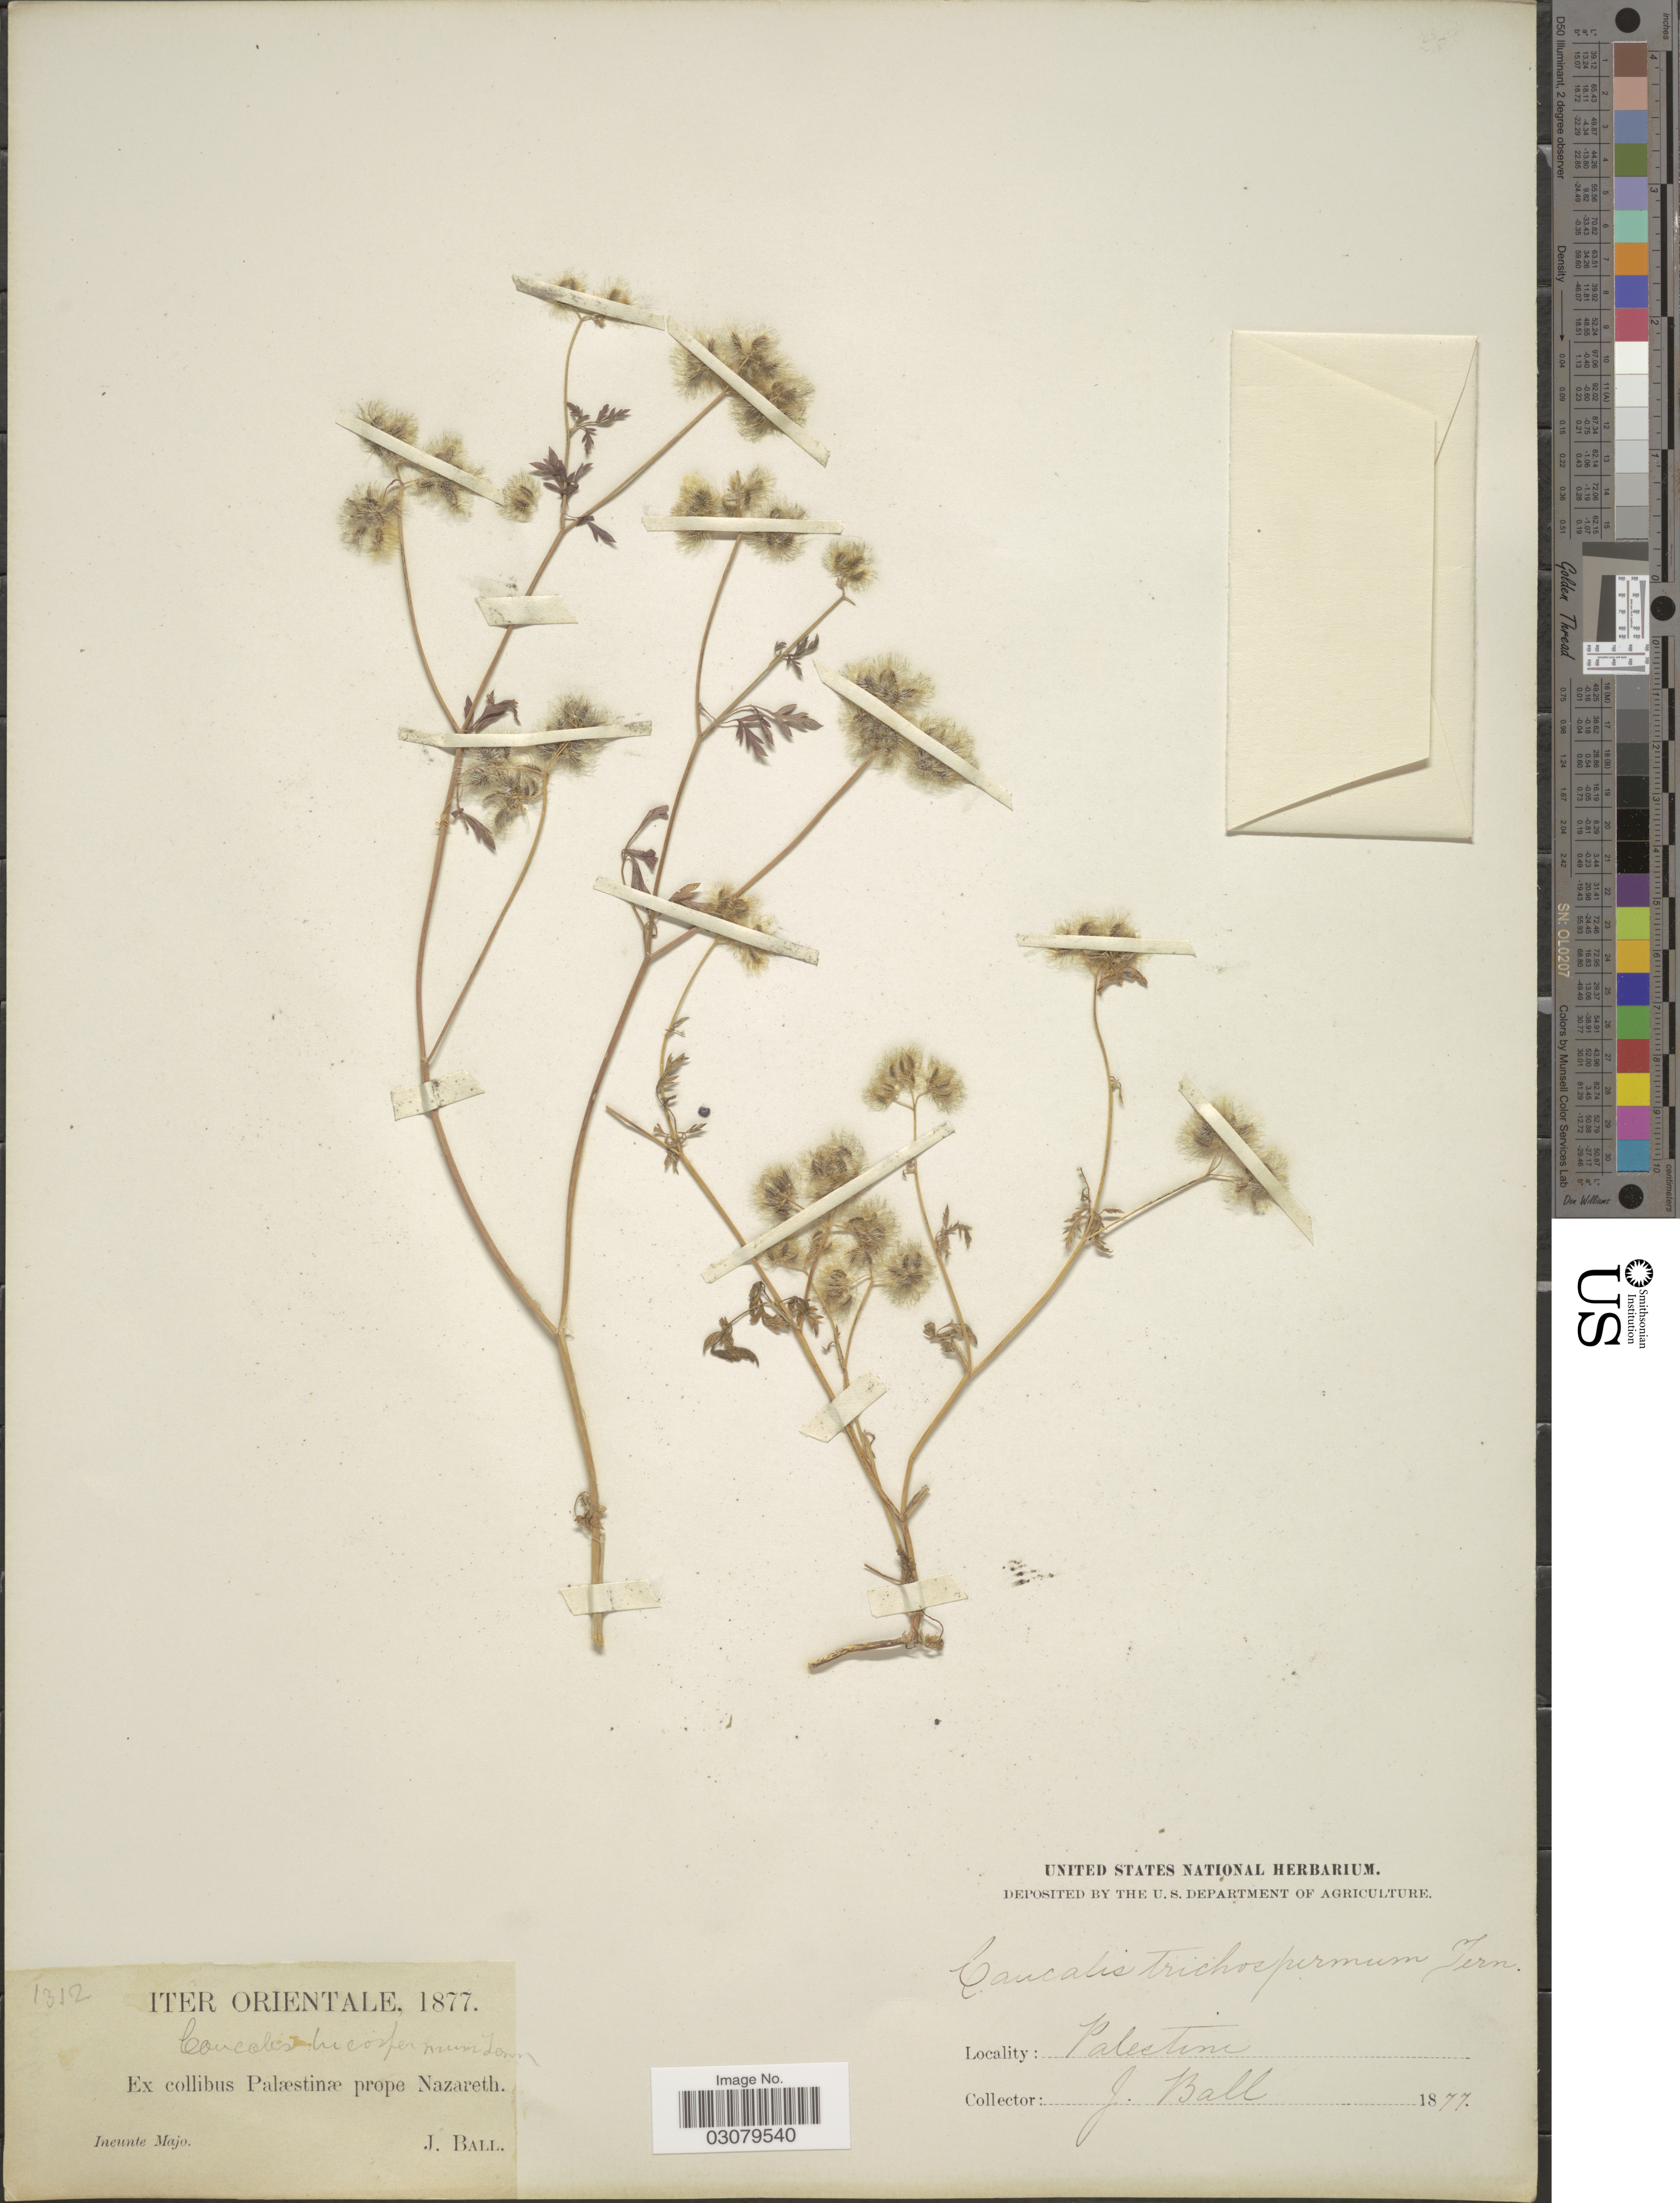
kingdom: Plantae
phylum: Tracheophyta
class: Magnoliopsida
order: Apiales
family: Apiaceae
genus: Chaetosciadium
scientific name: Chaetosciadium trichospermum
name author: (L.) Boiss.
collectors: J. Ball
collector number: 1312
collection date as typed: Ineunte Majo 1877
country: Israel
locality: Orientale. Ex collibus Palæstinæ prope Nazareth.